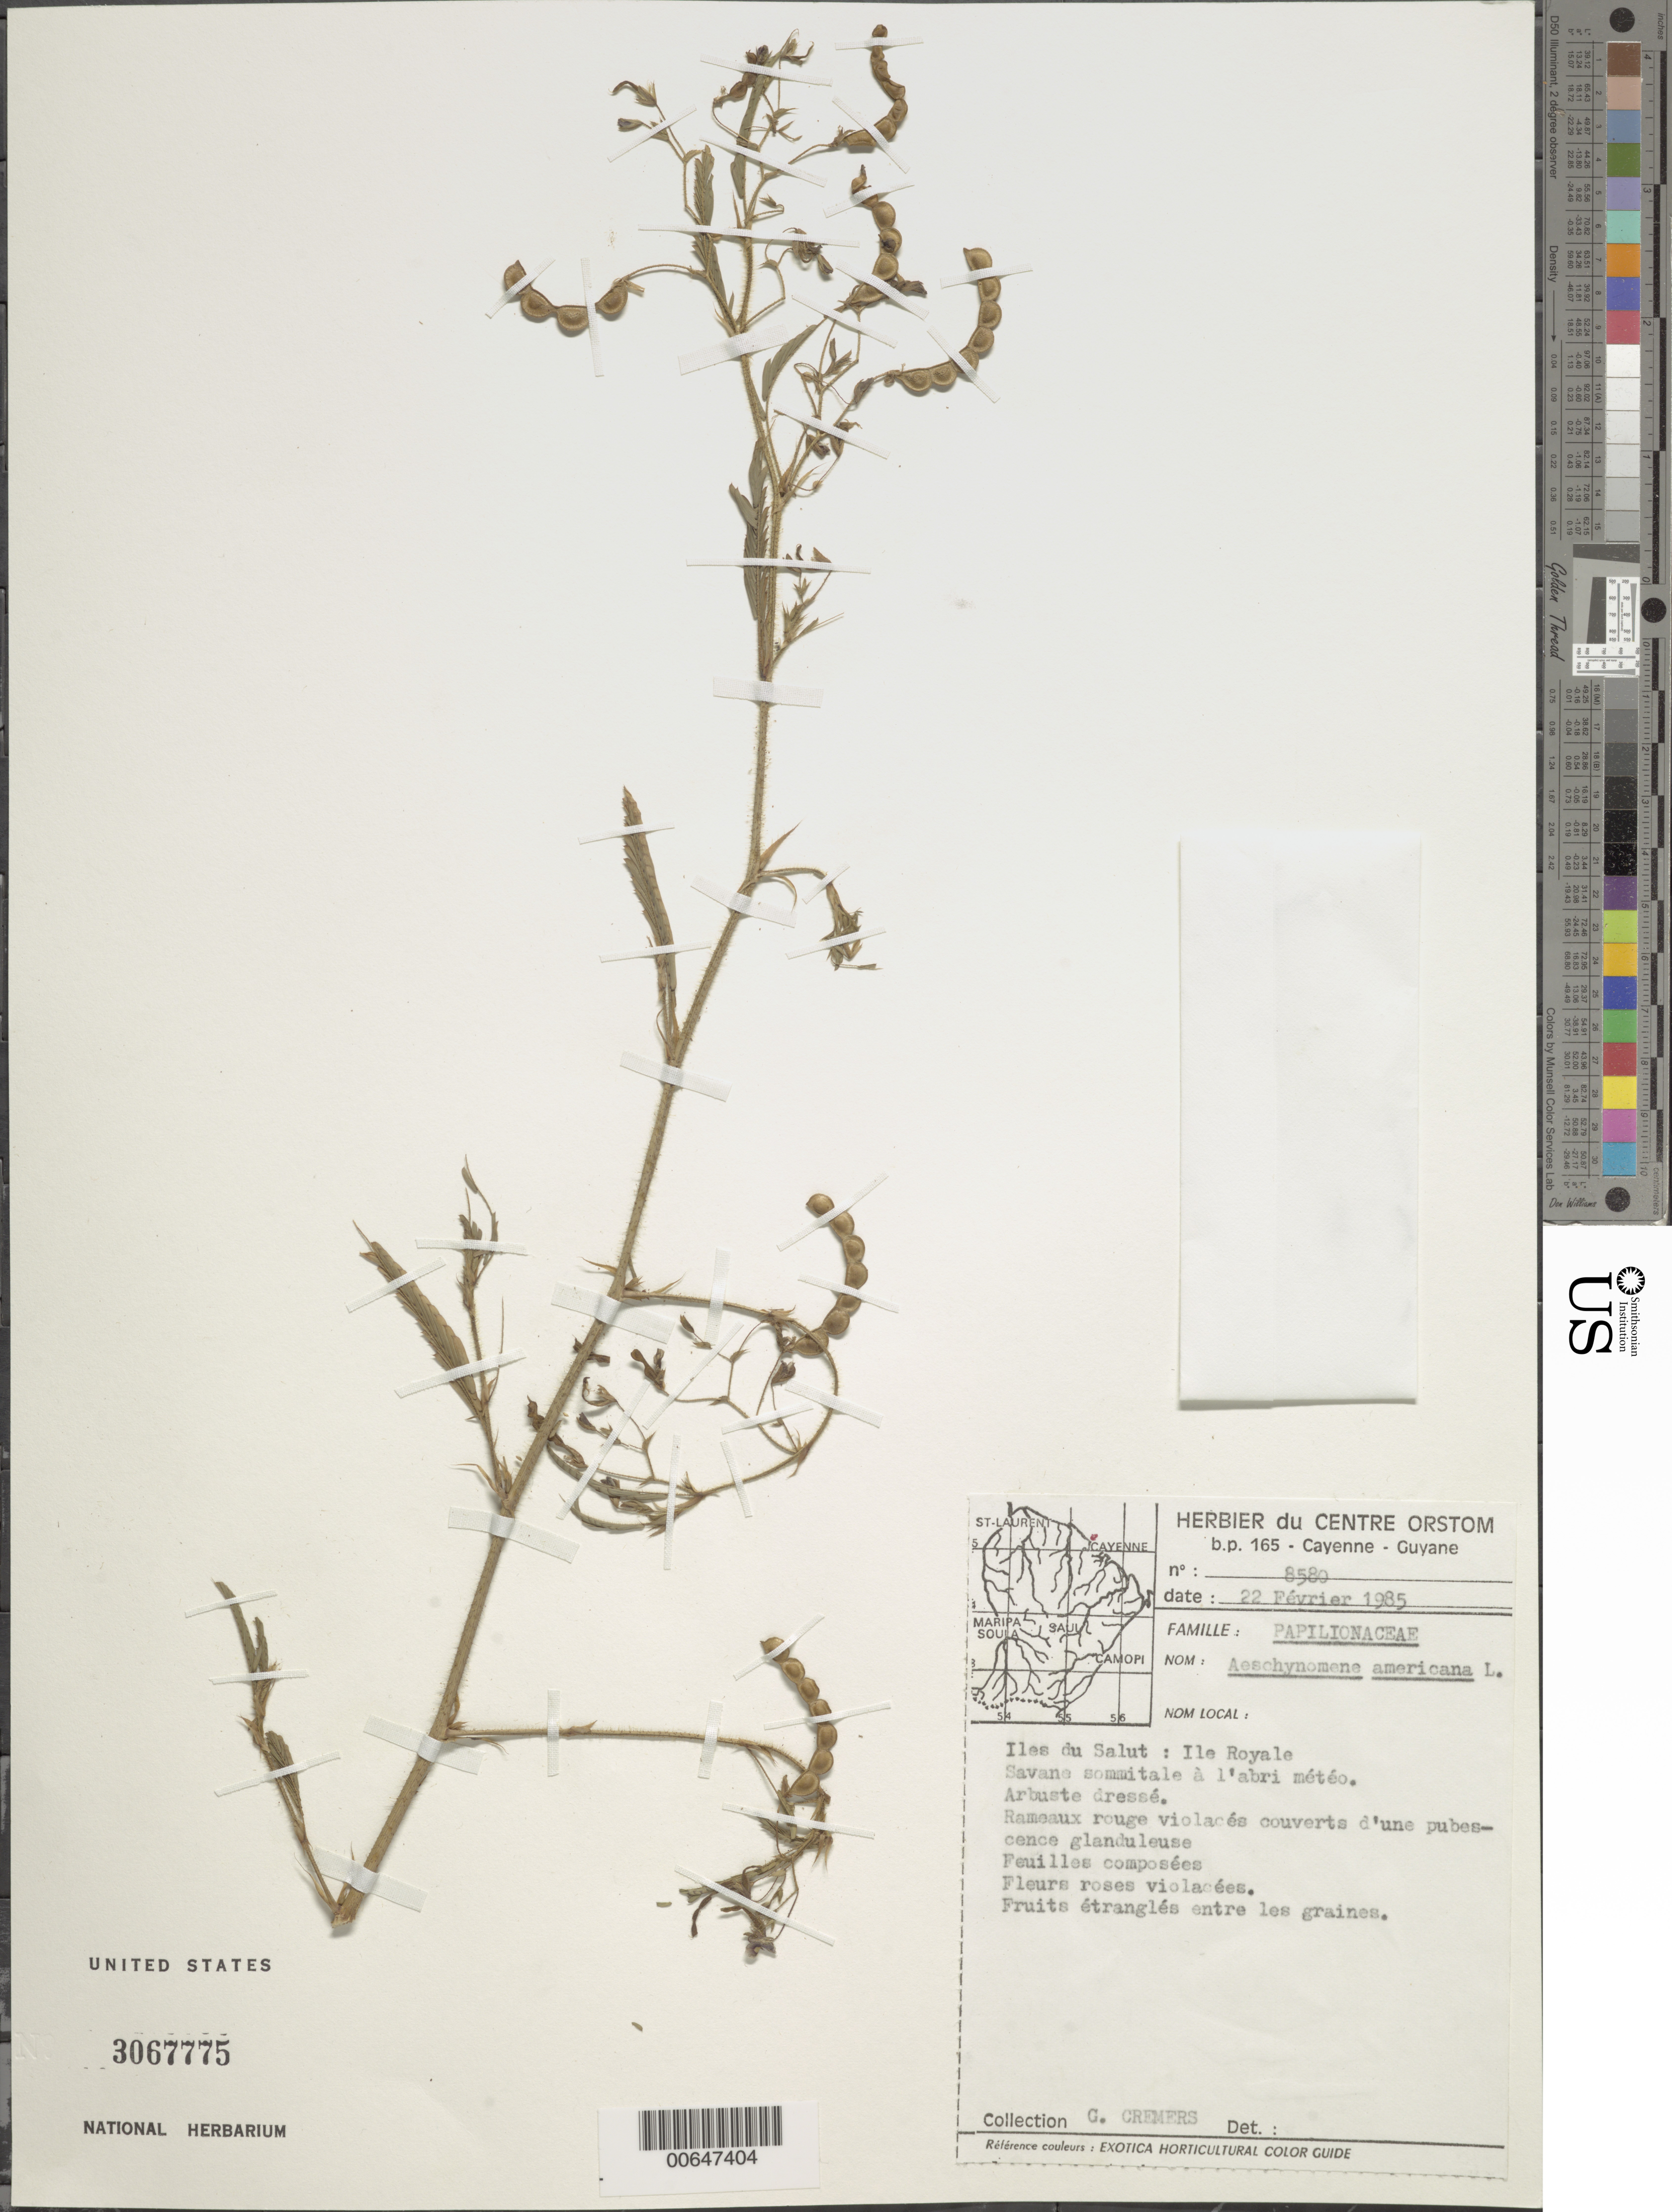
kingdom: Plantae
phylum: Tracheophyta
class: Magnoliopsida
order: Fabales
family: Fabaceae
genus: Aeschynomene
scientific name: Aeschynomene americana var. americana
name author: L.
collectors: G. Cremers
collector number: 8580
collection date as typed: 22-Feb-85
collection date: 1985-02-22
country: French Guiana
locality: Iles du Salut, Ile Royale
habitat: Savane sommitale à l'abri météo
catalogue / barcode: US 3067775